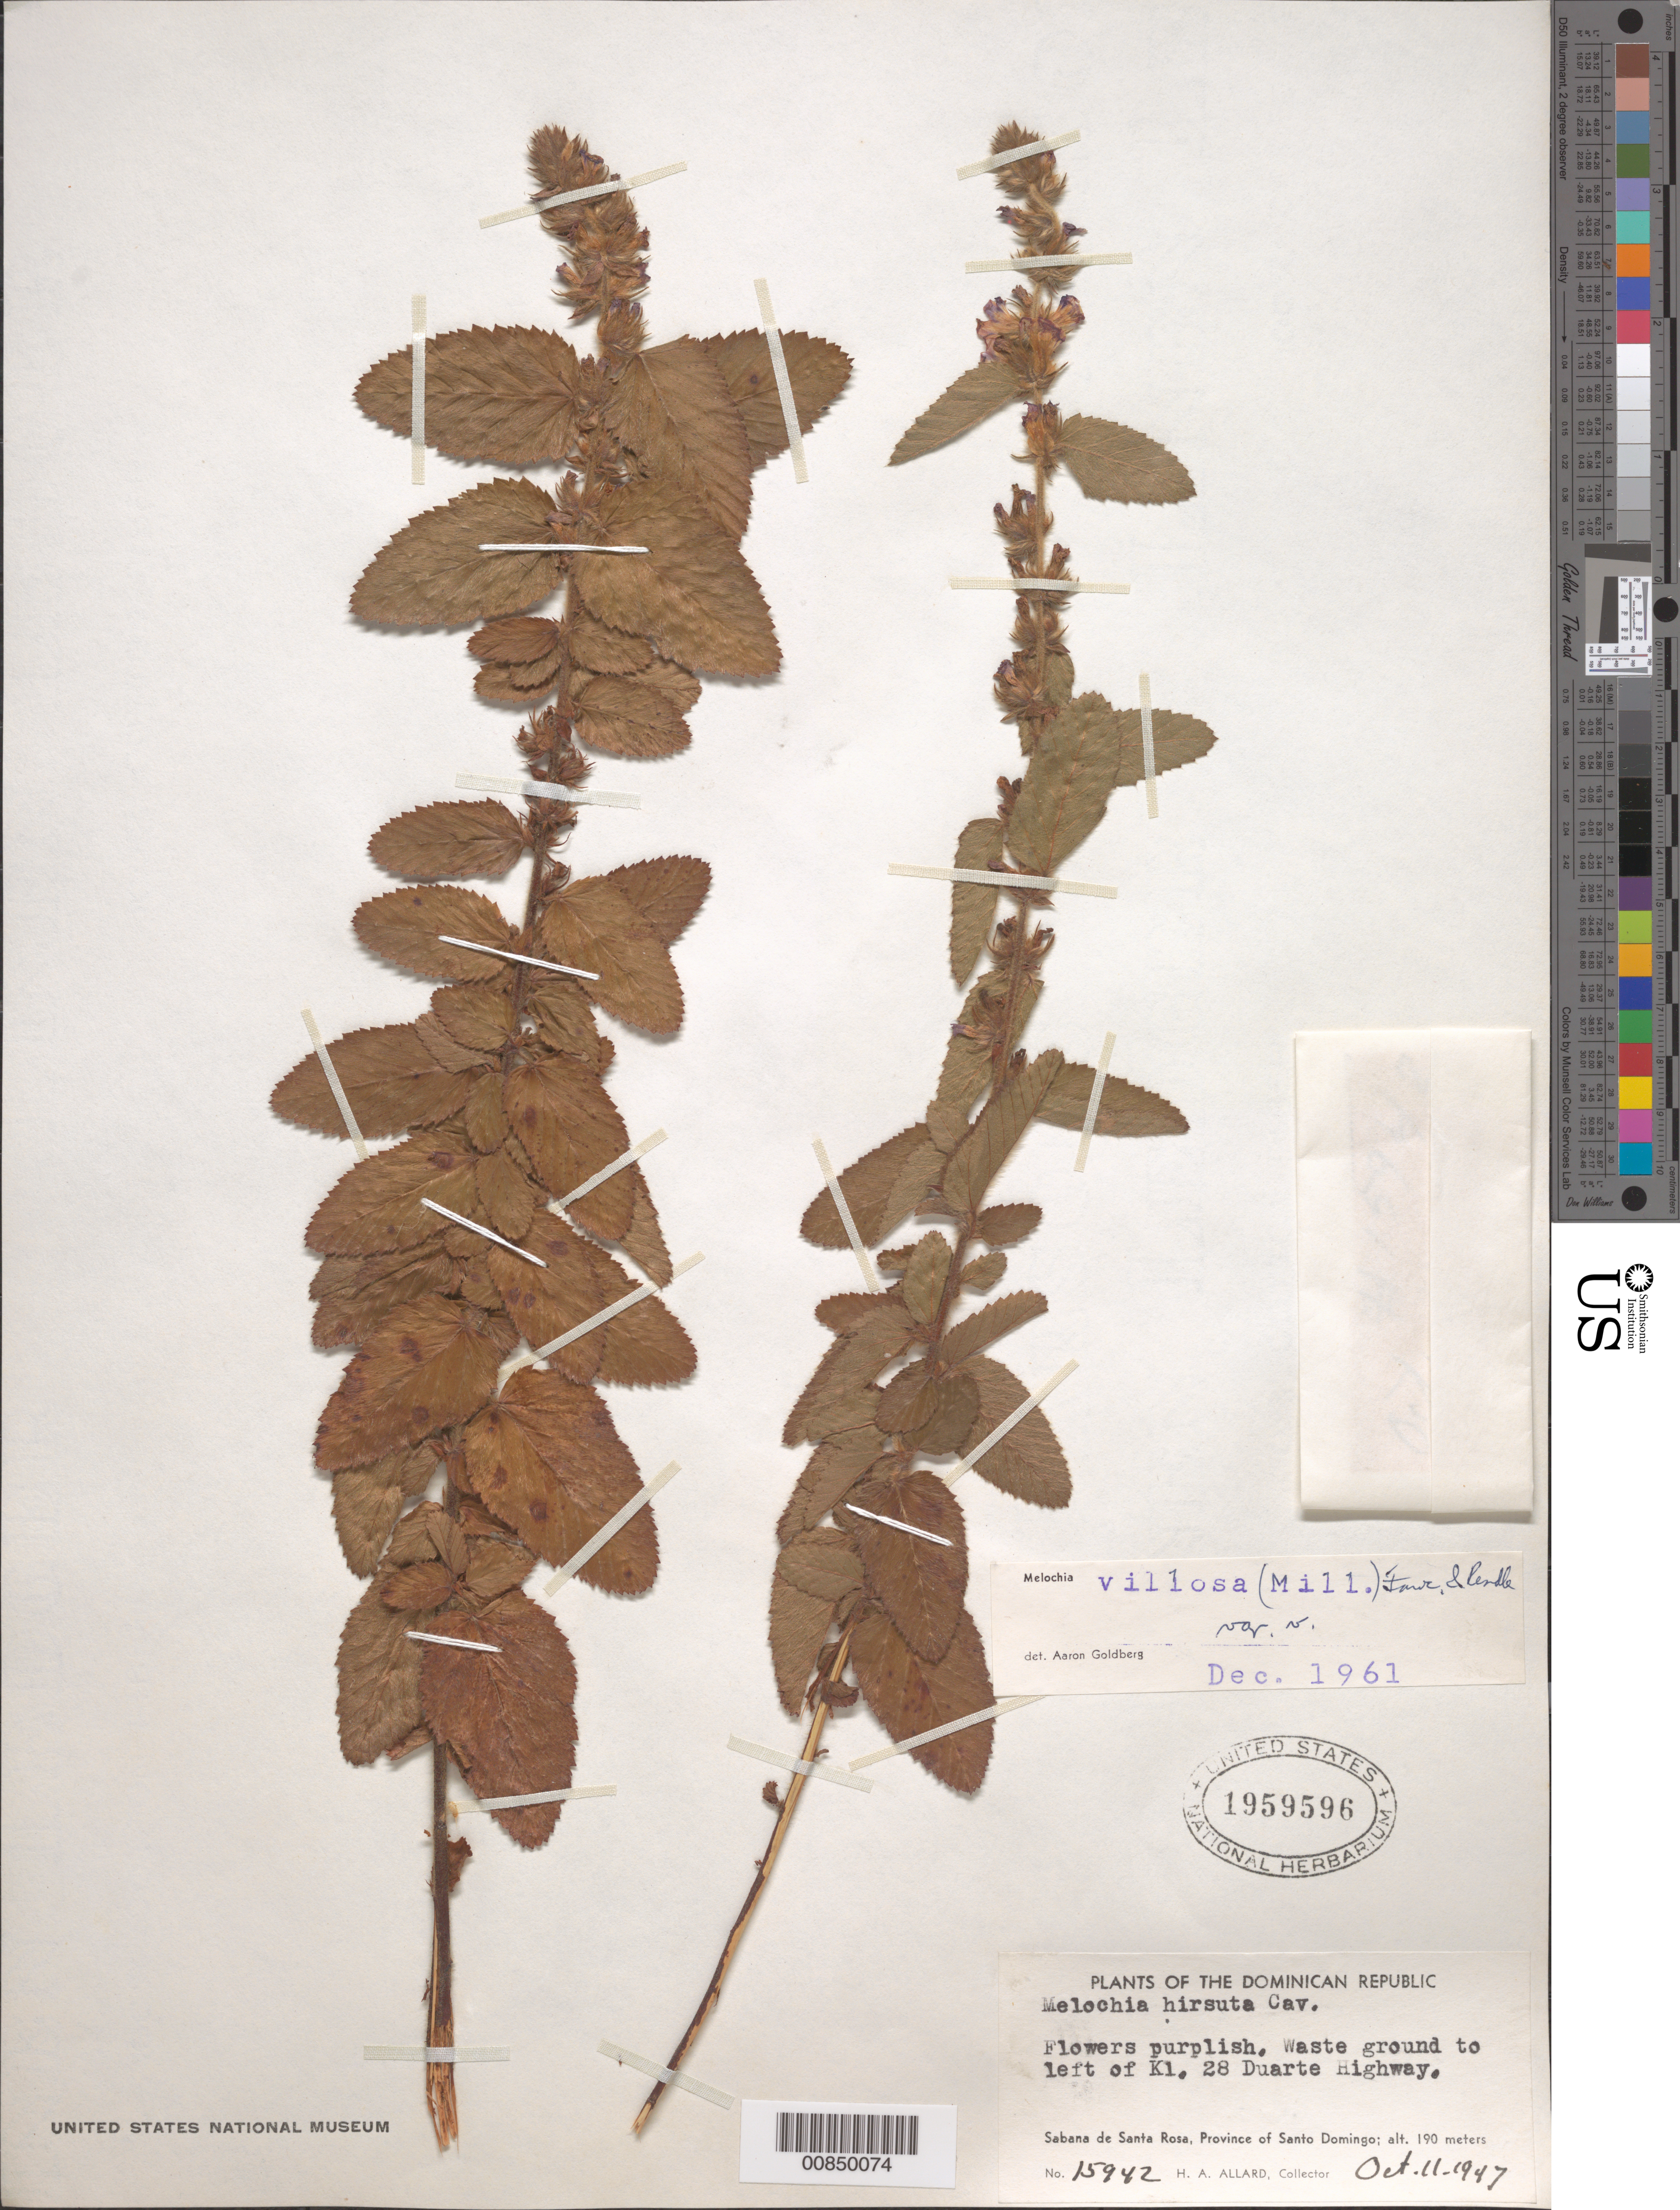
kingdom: Plantae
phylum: Tracheophyta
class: Magnoliopsida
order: Malvales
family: Malvaceae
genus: Melochia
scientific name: Melochia spicata var. spicata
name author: (L.) Fryxell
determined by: Dorr, L. J., (BOT), Smithsonian Institution - National Museum of Natural History (UNITED STATES)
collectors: H. A. Allard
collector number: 15942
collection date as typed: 11 Oct 1947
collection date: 1947-10-11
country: Dominican Republic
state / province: Distrito Nacional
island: Hispaniola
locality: Sabana de Santa Rosa, left of Kl. 28, Duarte Highway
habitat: Waste ground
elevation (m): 190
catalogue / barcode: US 1959596